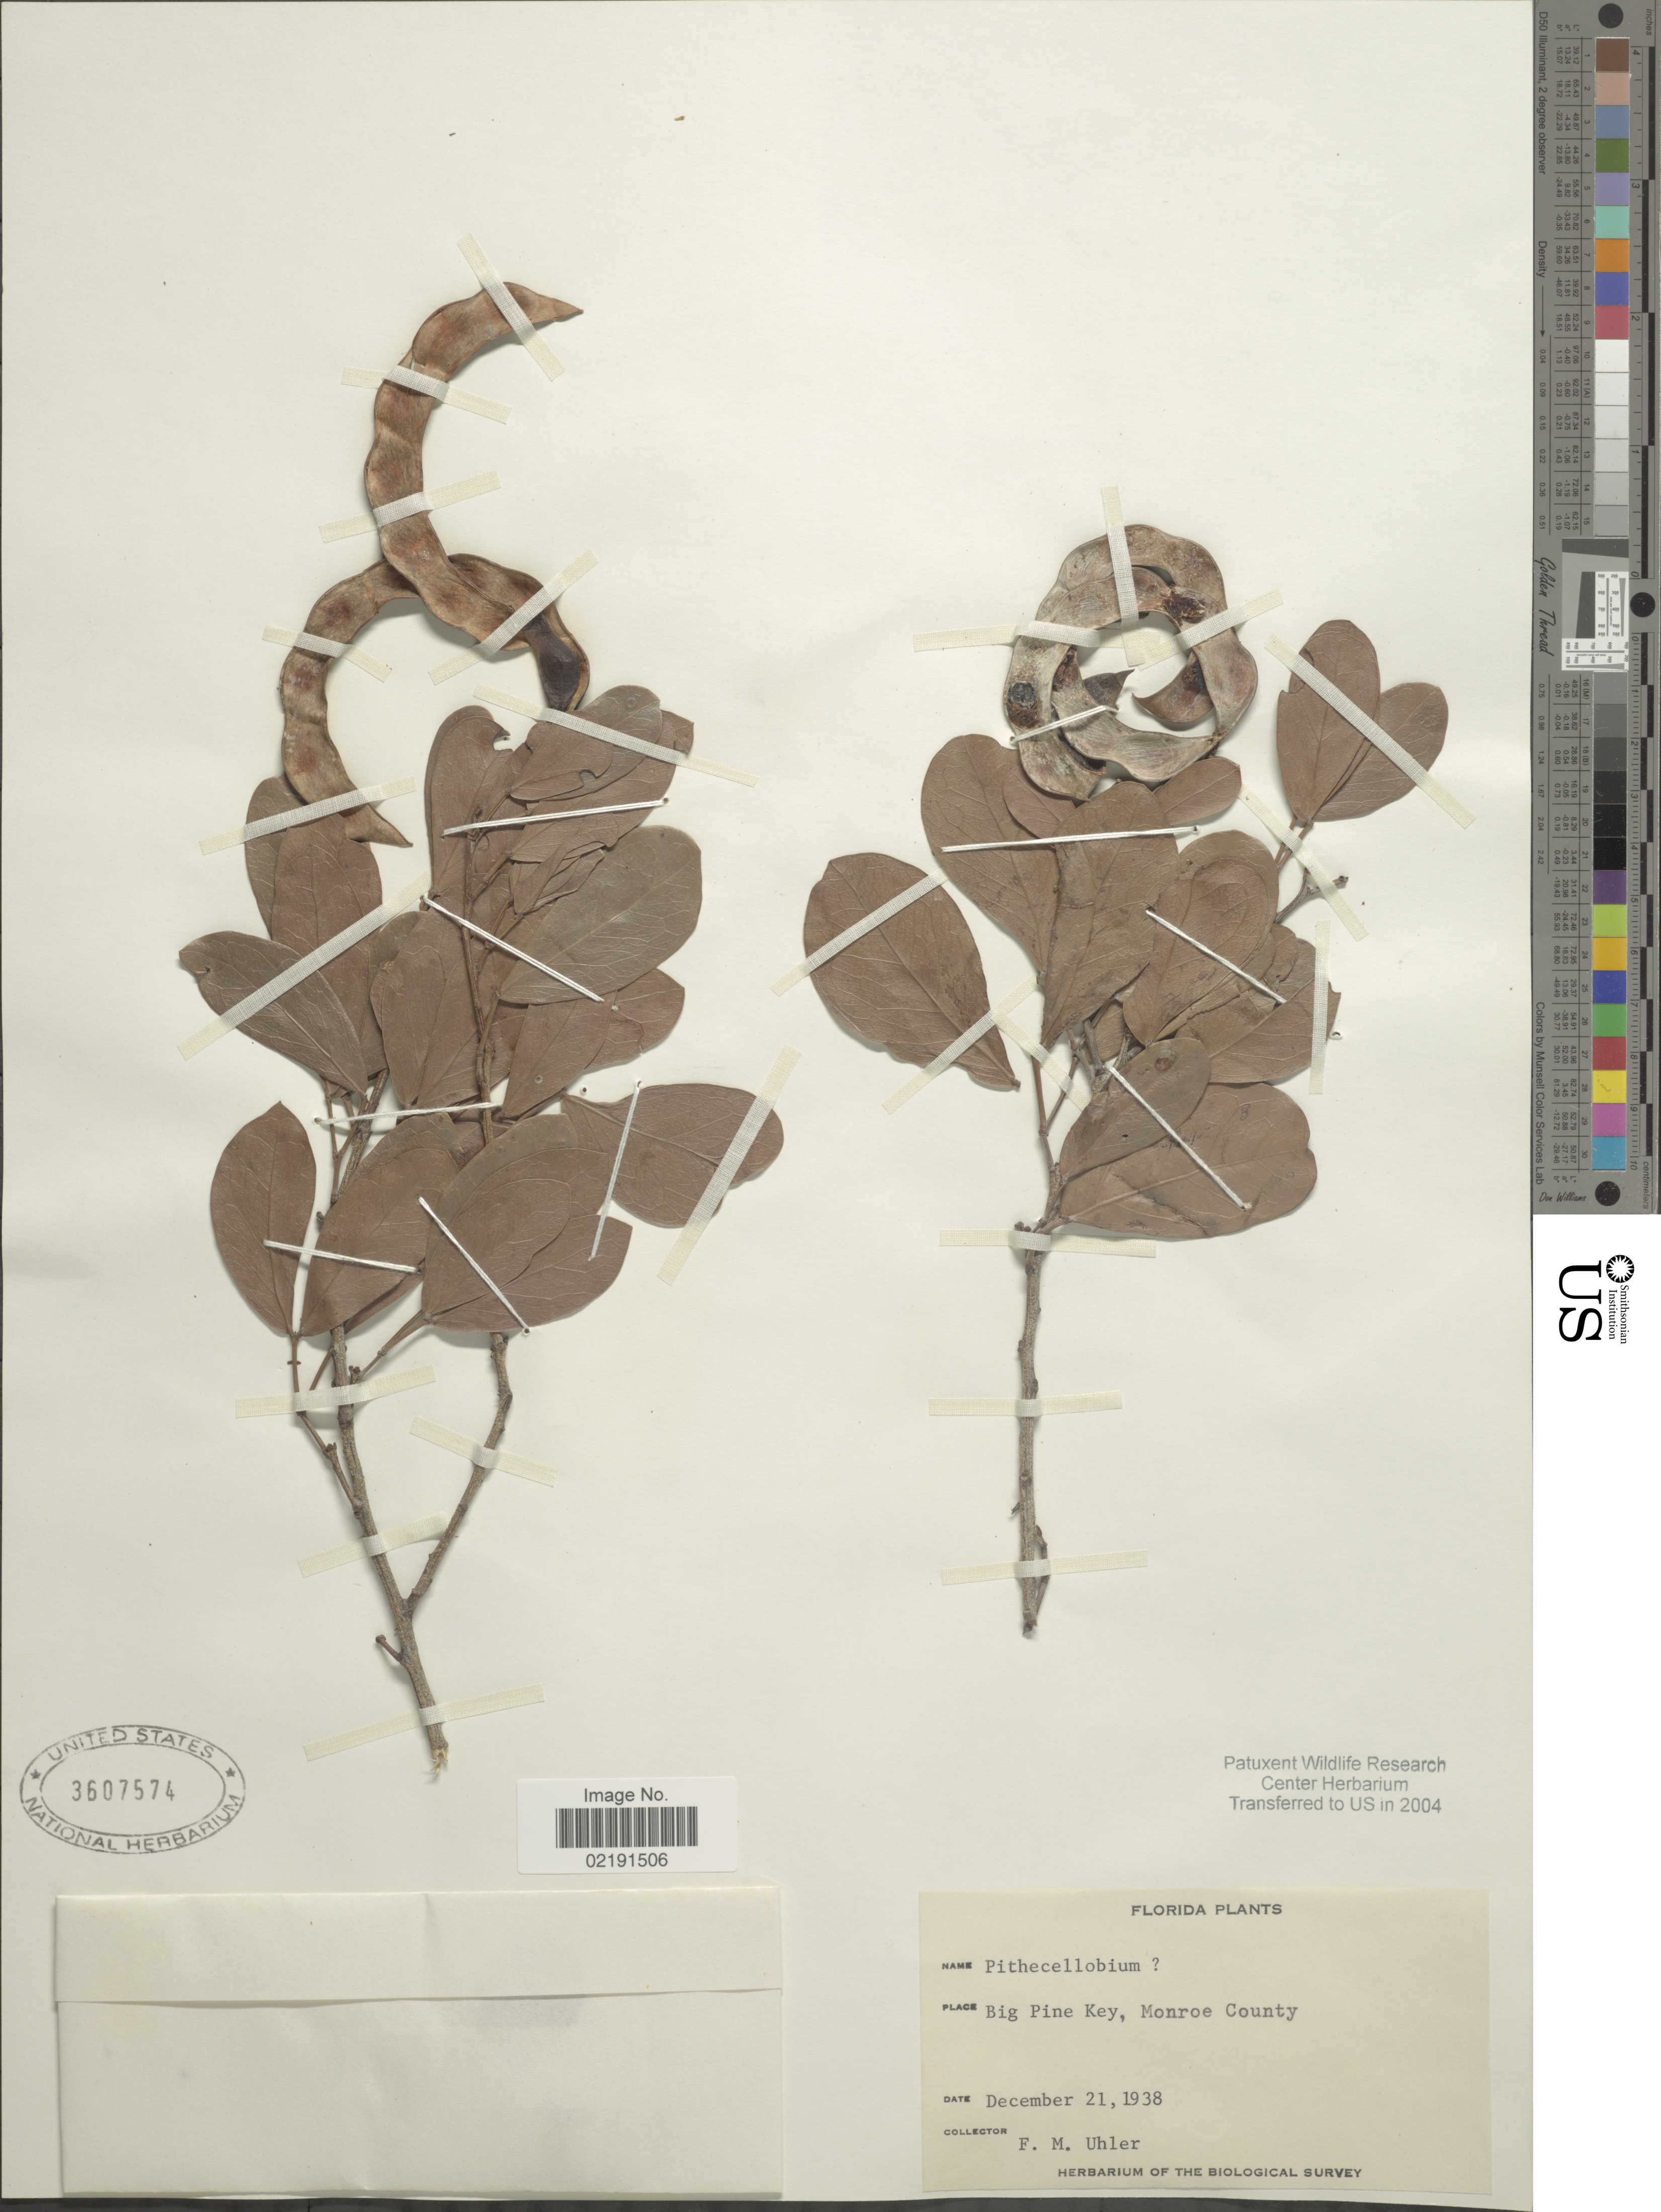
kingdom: Plantae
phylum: Tracheophyta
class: Magnoliopsida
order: Fabales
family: Fabaceae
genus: Pithecellobium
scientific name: Pithecellobium keyense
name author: Britton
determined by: Strong, Mark T., (BOT), Smithsonian Institution - National Museum of Natural History (UNITED STATES)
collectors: F. M. Uhler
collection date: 1938-12-21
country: United States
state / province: Florida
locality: Big Pine Key, Monroe County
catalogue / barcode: US 3607574